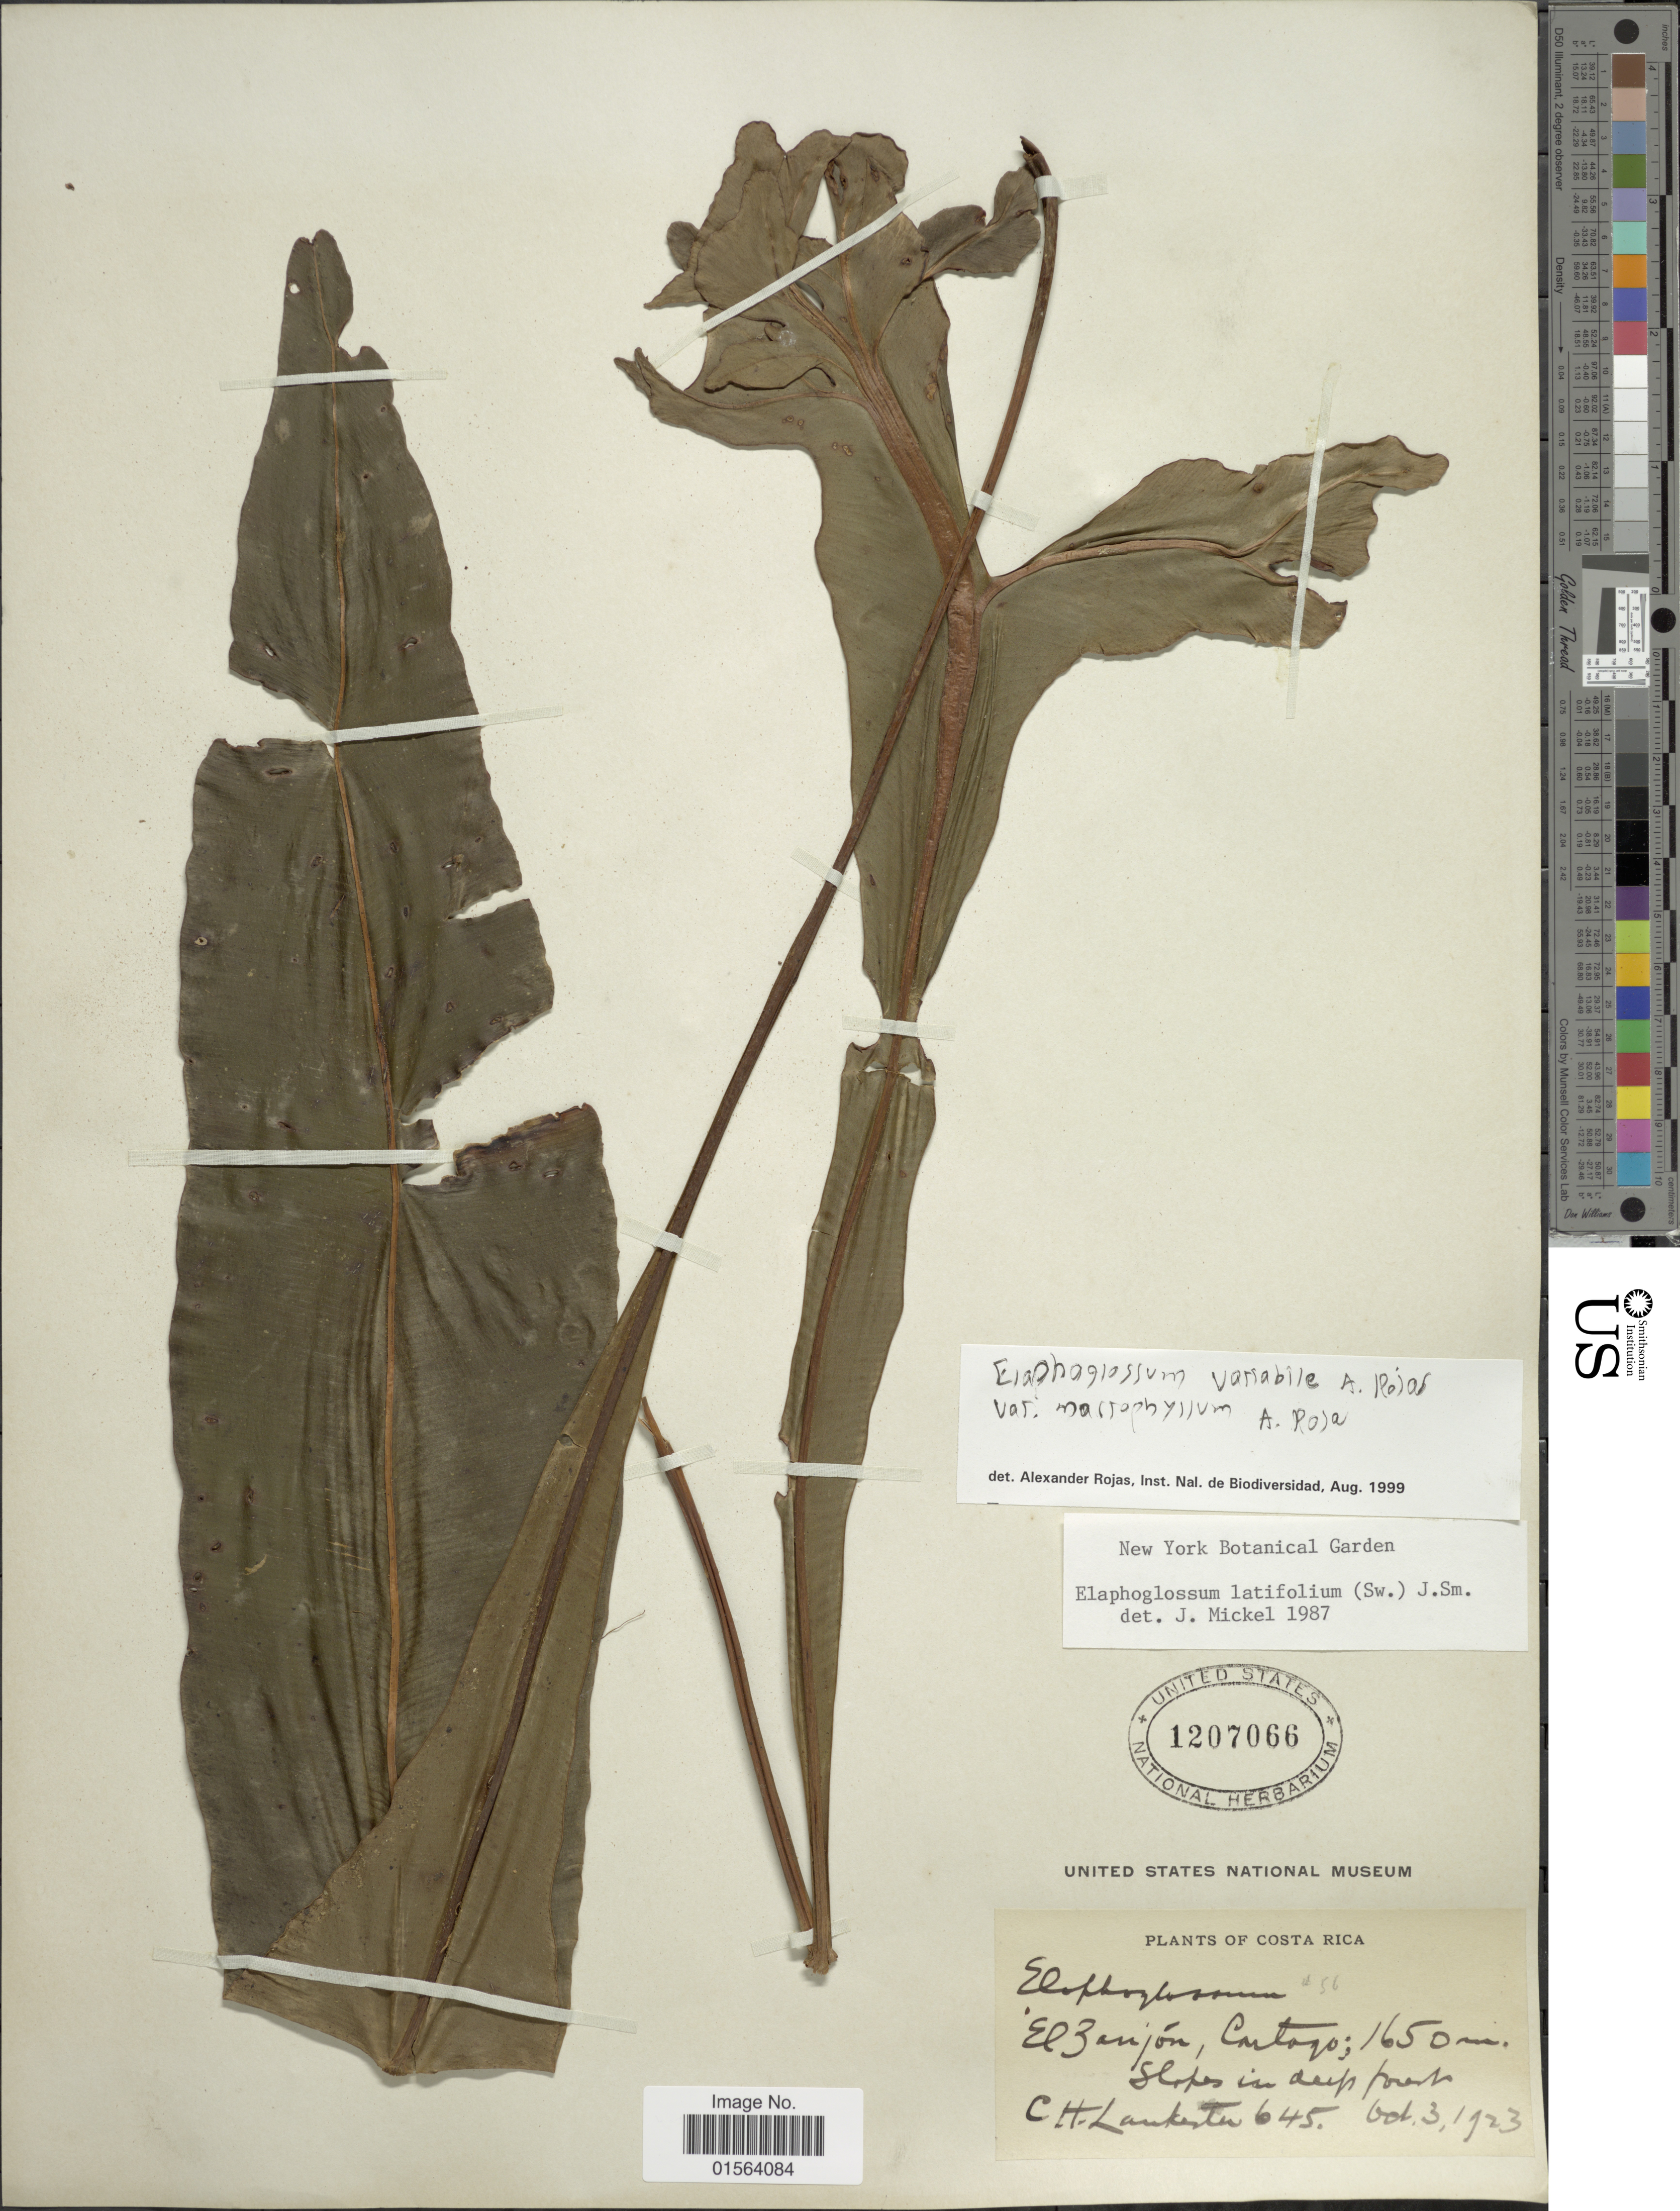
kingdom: Plantae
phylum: Tracheophyta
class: Polypodiopsida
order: Polypodiales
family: Dryopteridaceae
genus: Elaphoglossum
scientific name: Elaphoglossum lankesteri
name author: Mickel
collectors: C. H. Lankester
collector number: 645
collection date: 1923-10-03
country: Costa Rica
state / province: Cartago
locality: El Zanjon, Cartago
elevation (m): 1650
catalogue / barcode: US 1207066